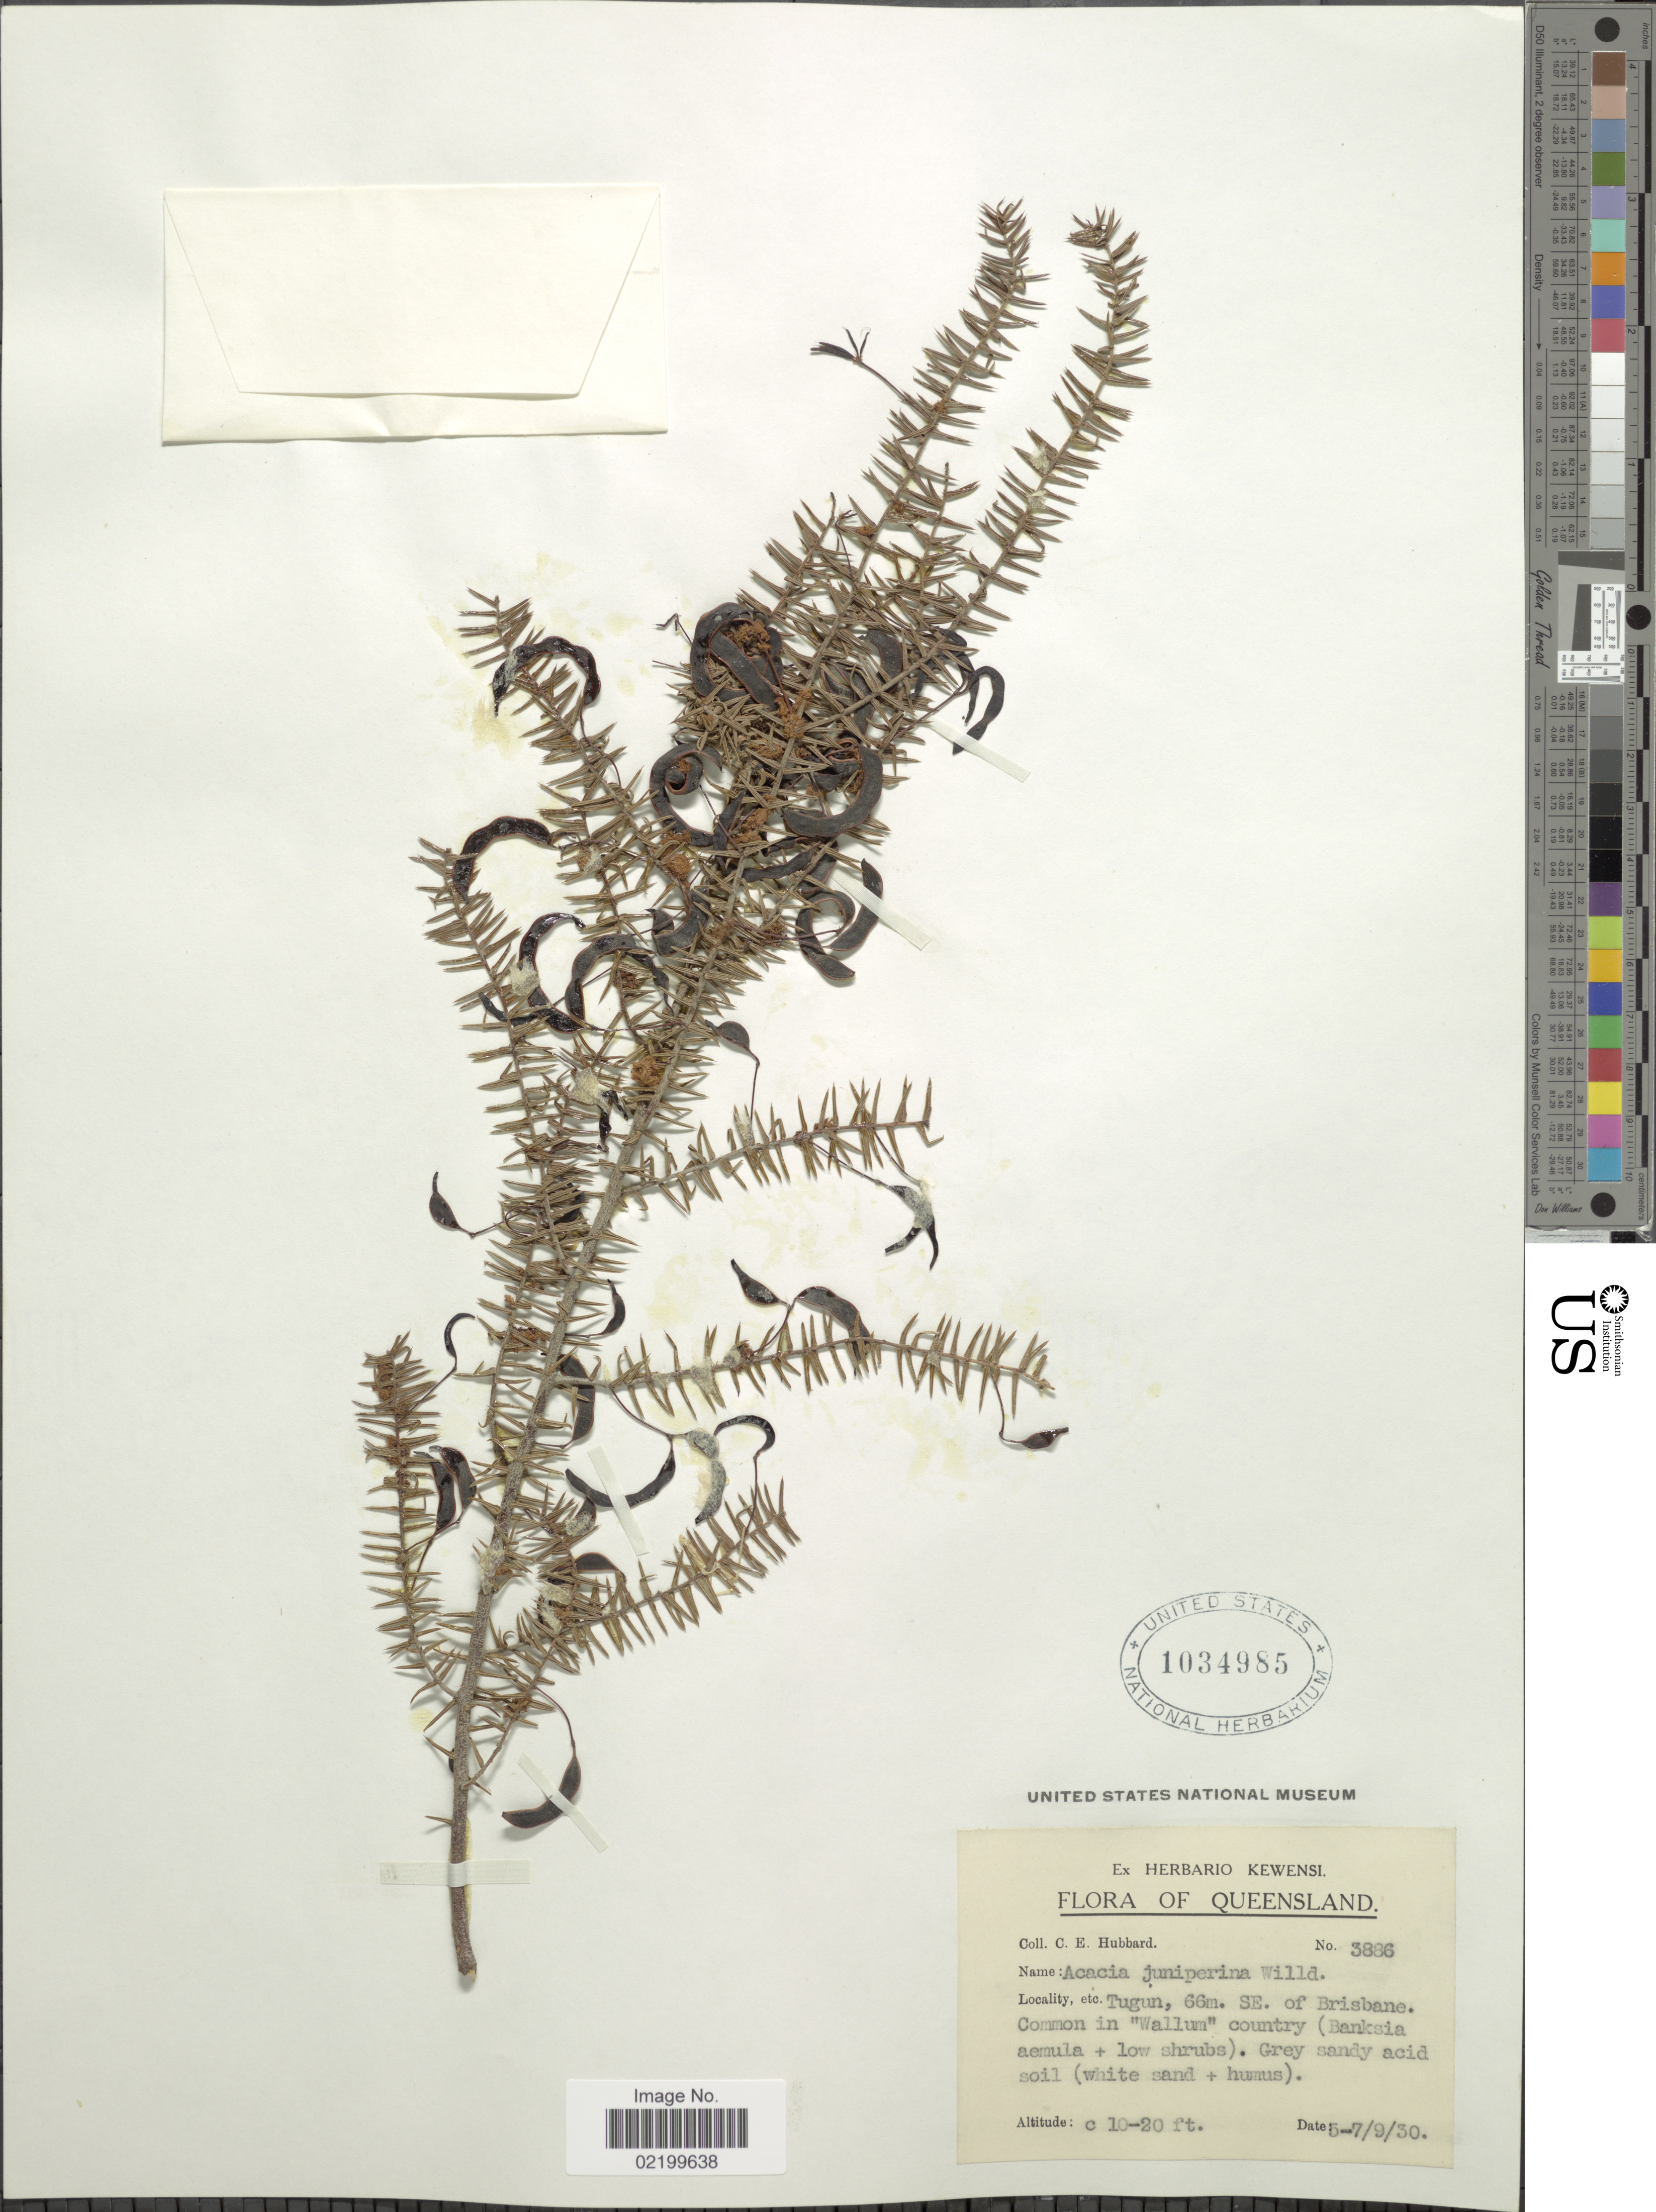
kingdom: Plantae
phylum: Tracheophyta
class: Magnoliopsida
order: Fabales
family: Fabaceae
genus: Acacia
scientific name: Acacia ulicifolia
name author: (Salisb.) Court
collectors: C. E. Hubbard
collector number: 3886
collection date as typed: Transcribed d/m/y: 5/9/30 to 7/9/30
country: Australia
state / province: Queensland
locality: Queensland, Tugun, 66m, SE of Brisbane.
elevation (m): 3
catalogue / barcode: US 1034985